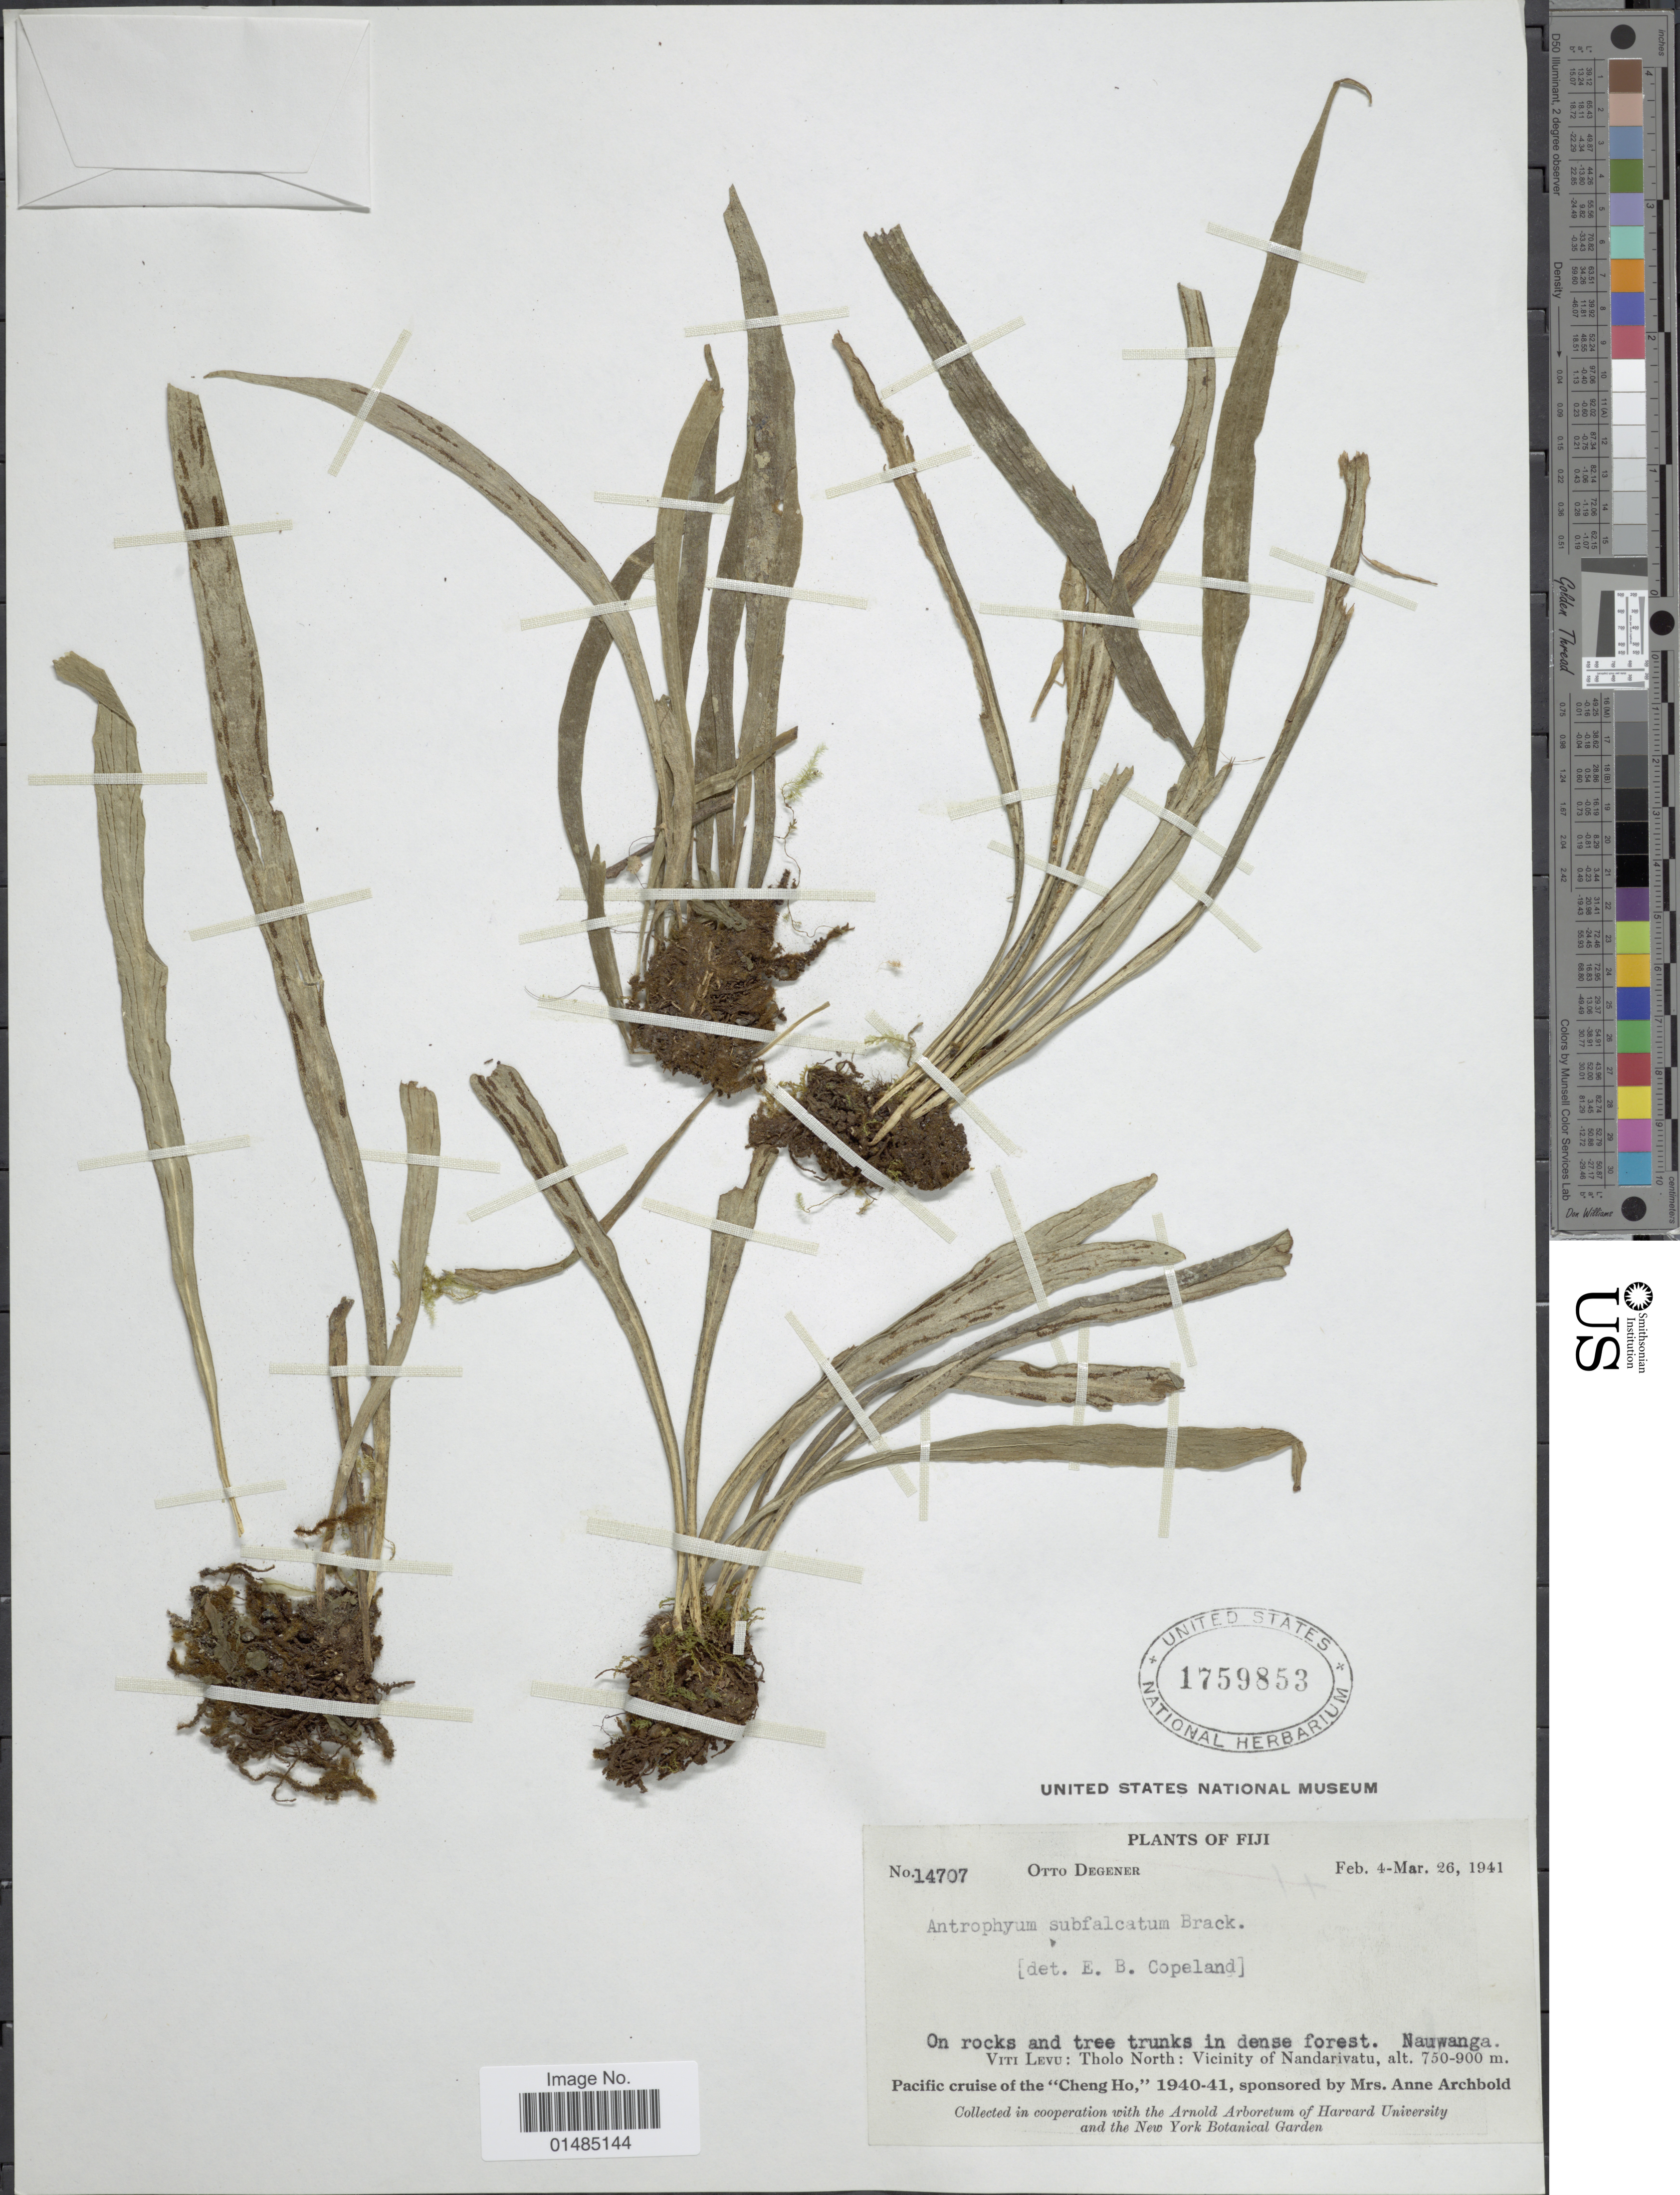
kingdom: Plantae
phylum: Tracheophyta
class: Polypodiopsida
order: Polypodiales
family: Pteridaceae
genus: Antrophyum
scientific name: Antrophyum subfalcatum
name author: Brack. in Wilkes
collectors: O. Degener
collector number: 14707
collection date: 1941-02-04/1941-03-26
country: Fiji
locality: Nauwanga, Viti Levu: Tholo North: Vicinity of Nandarivatu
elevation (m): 750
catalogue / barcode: US 1759853